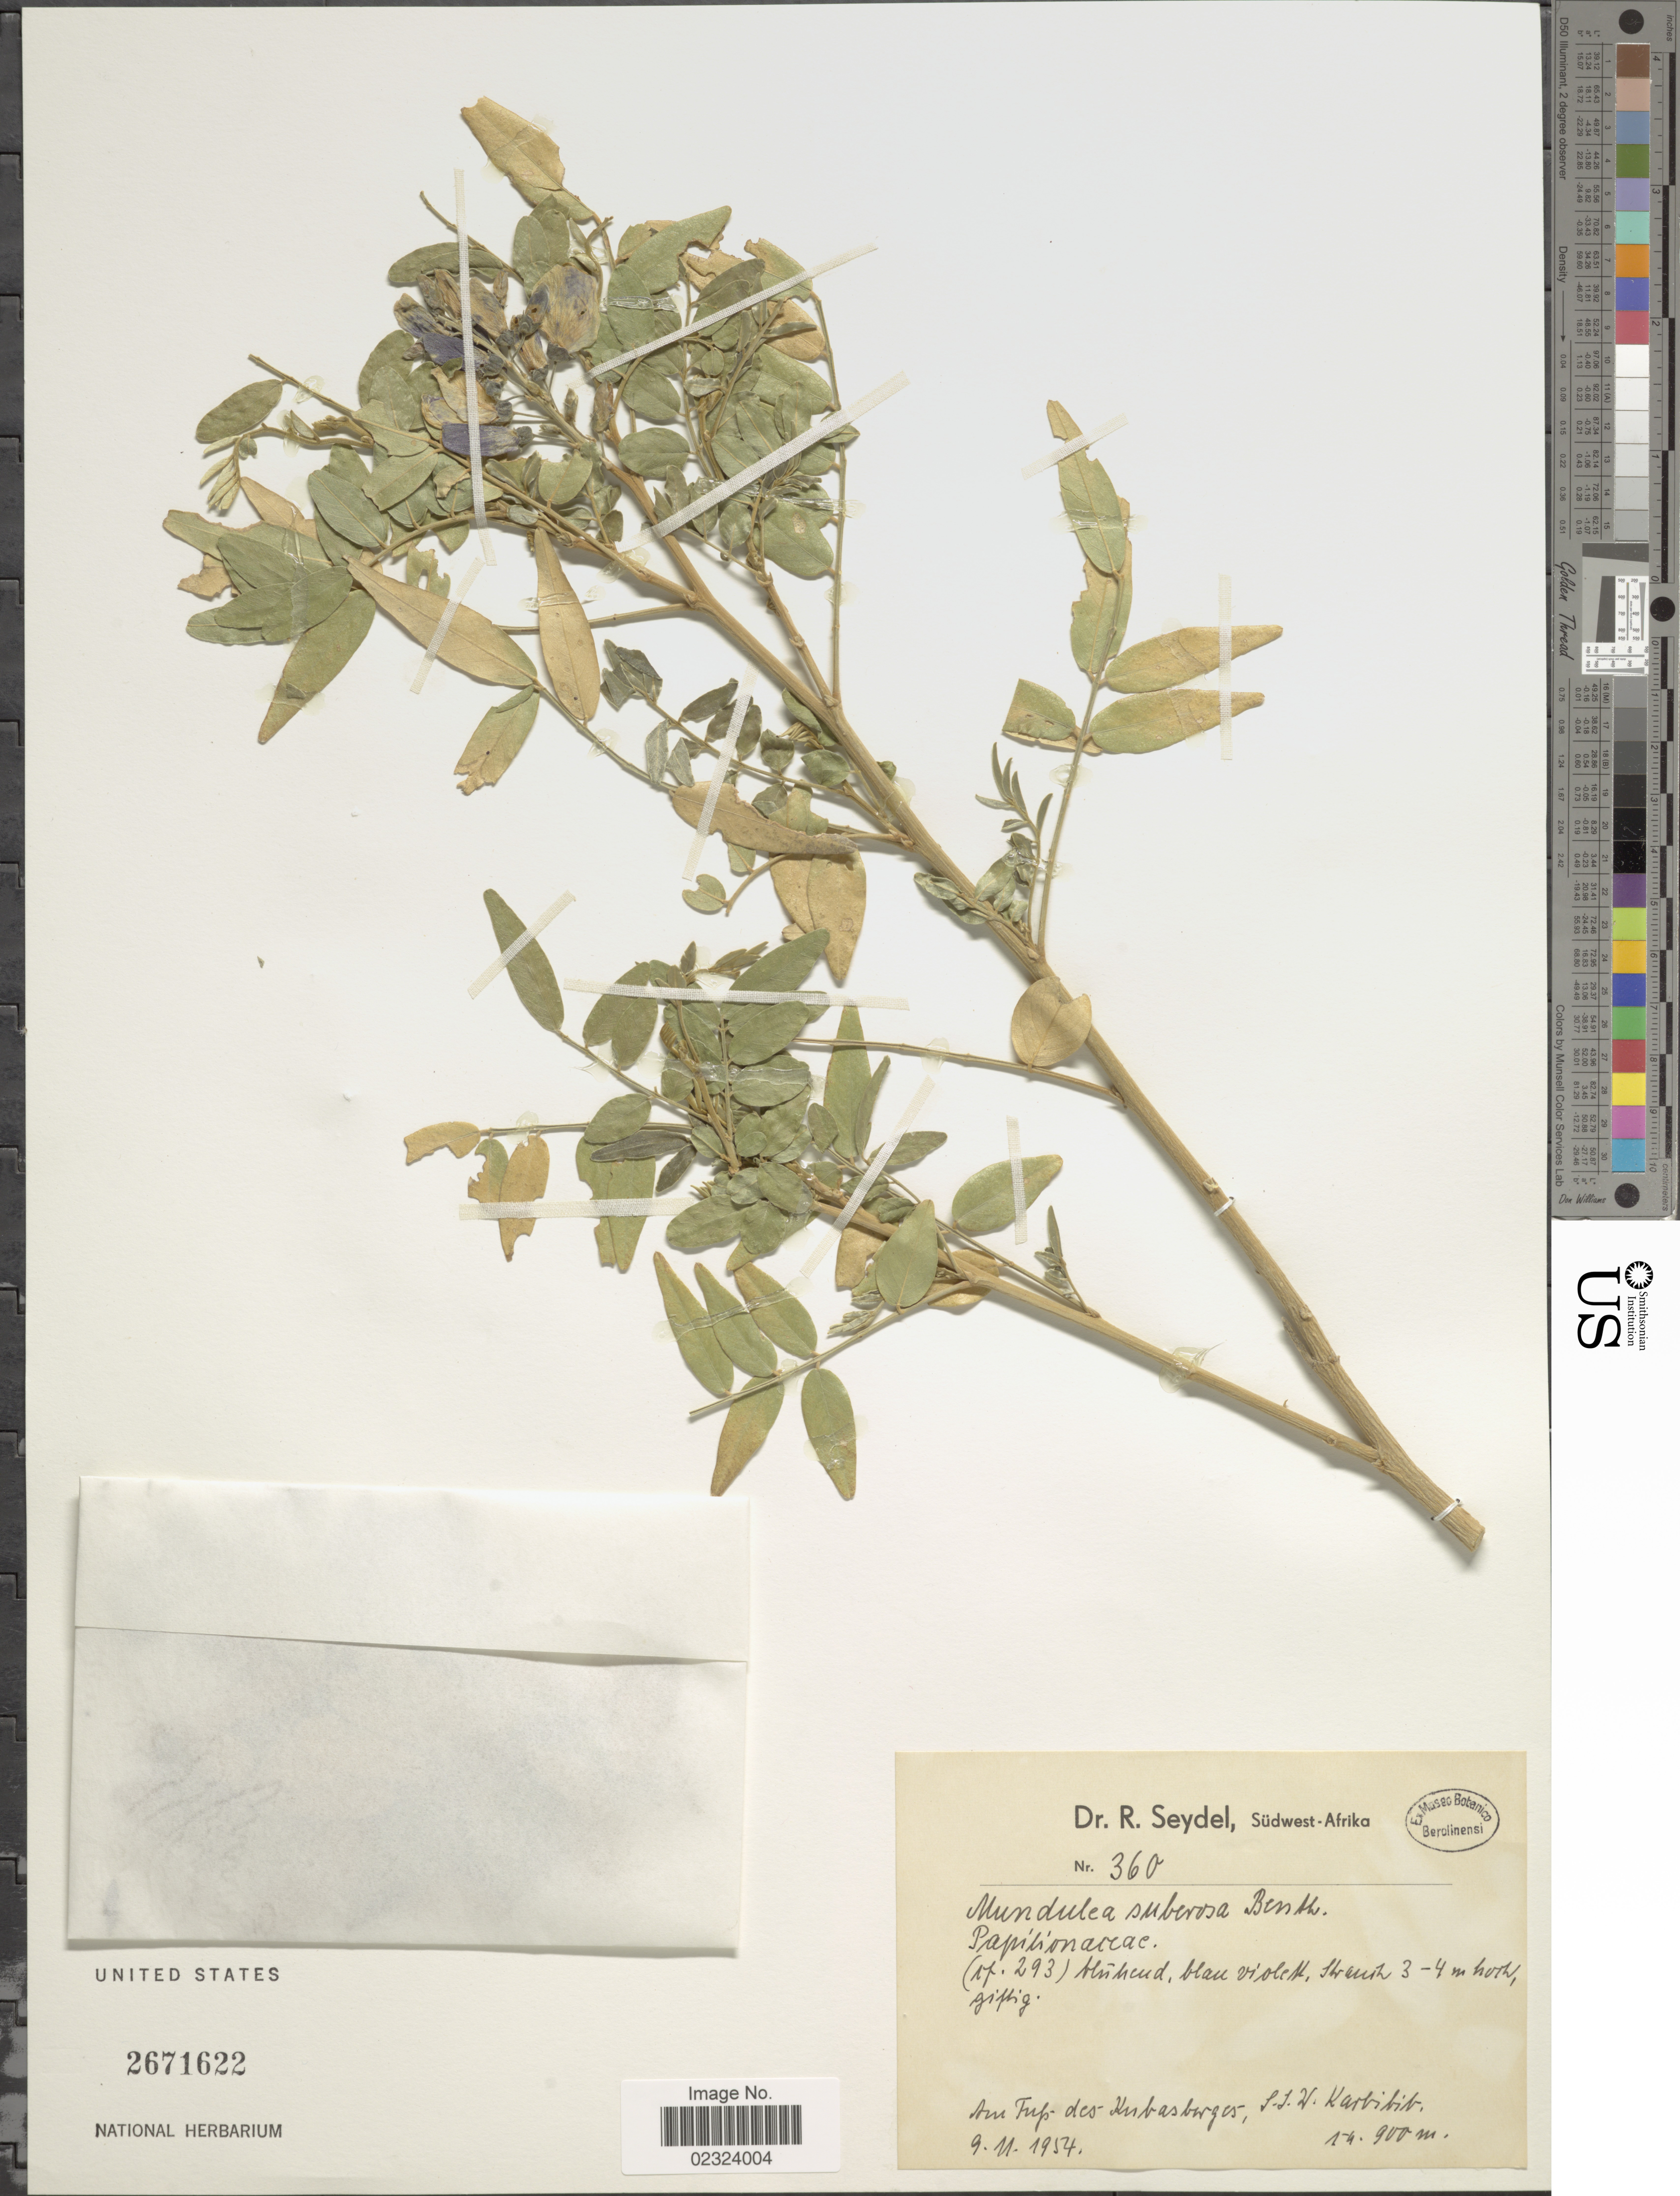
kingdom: Plantae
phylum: Tracheophyta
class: Magnoliopsida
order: Fabales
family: Fabaceae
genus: Mundulea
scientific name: Mundulea sericea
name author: (Willd.) A. Chev.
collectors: R. Seydel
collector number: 360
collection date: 1954-11-09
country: Namibia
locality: Am tup. des-Kisbasburges, S.S.W. Karibib. Sudwest-Afrika.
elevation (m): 900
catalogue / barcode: US 2671622